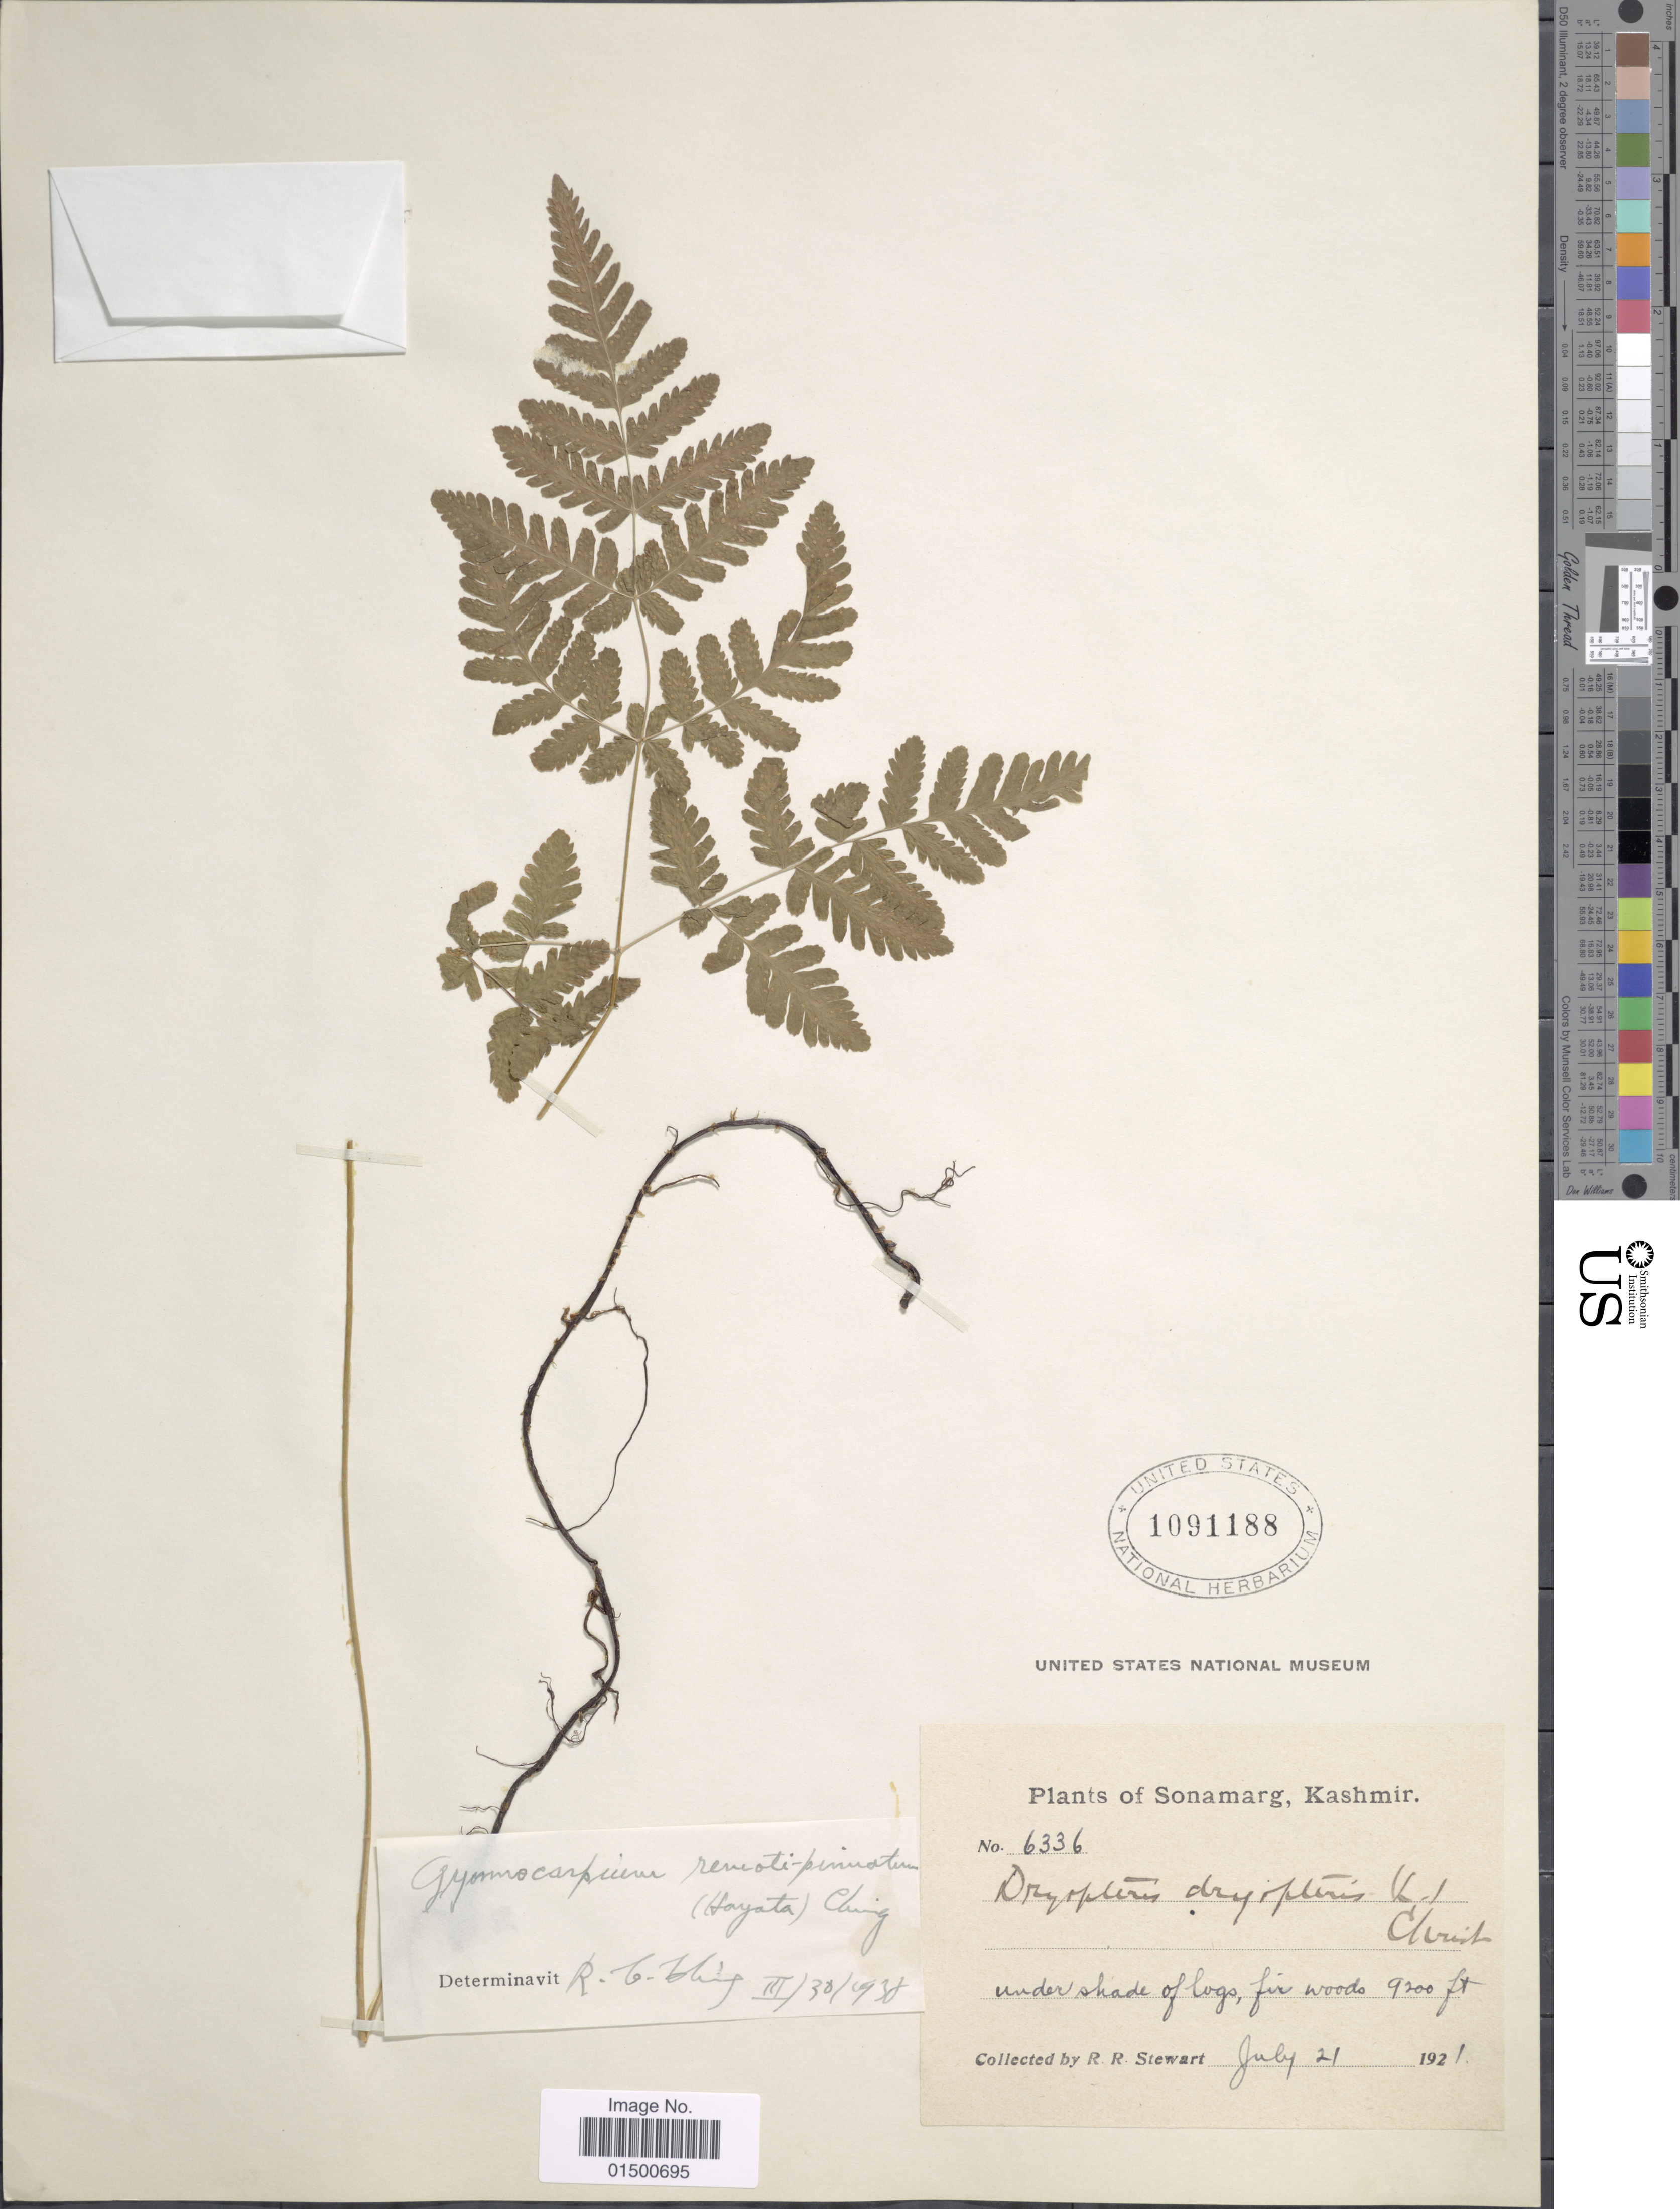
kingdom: Plantae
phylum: Tracheophyta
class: Polypodiopsida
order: Polypodiales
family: Cystopteridaceae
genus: Gymnocarpium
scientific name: Gymnocarpium remotepinnatum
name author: (Hayata) Ching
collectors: R. R. Stewart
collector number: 6336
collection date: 1921-07-21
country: India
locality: Sonamarg, Kashmir, under shade of logs, fir woods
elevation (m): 2804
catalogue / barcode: US 1091188